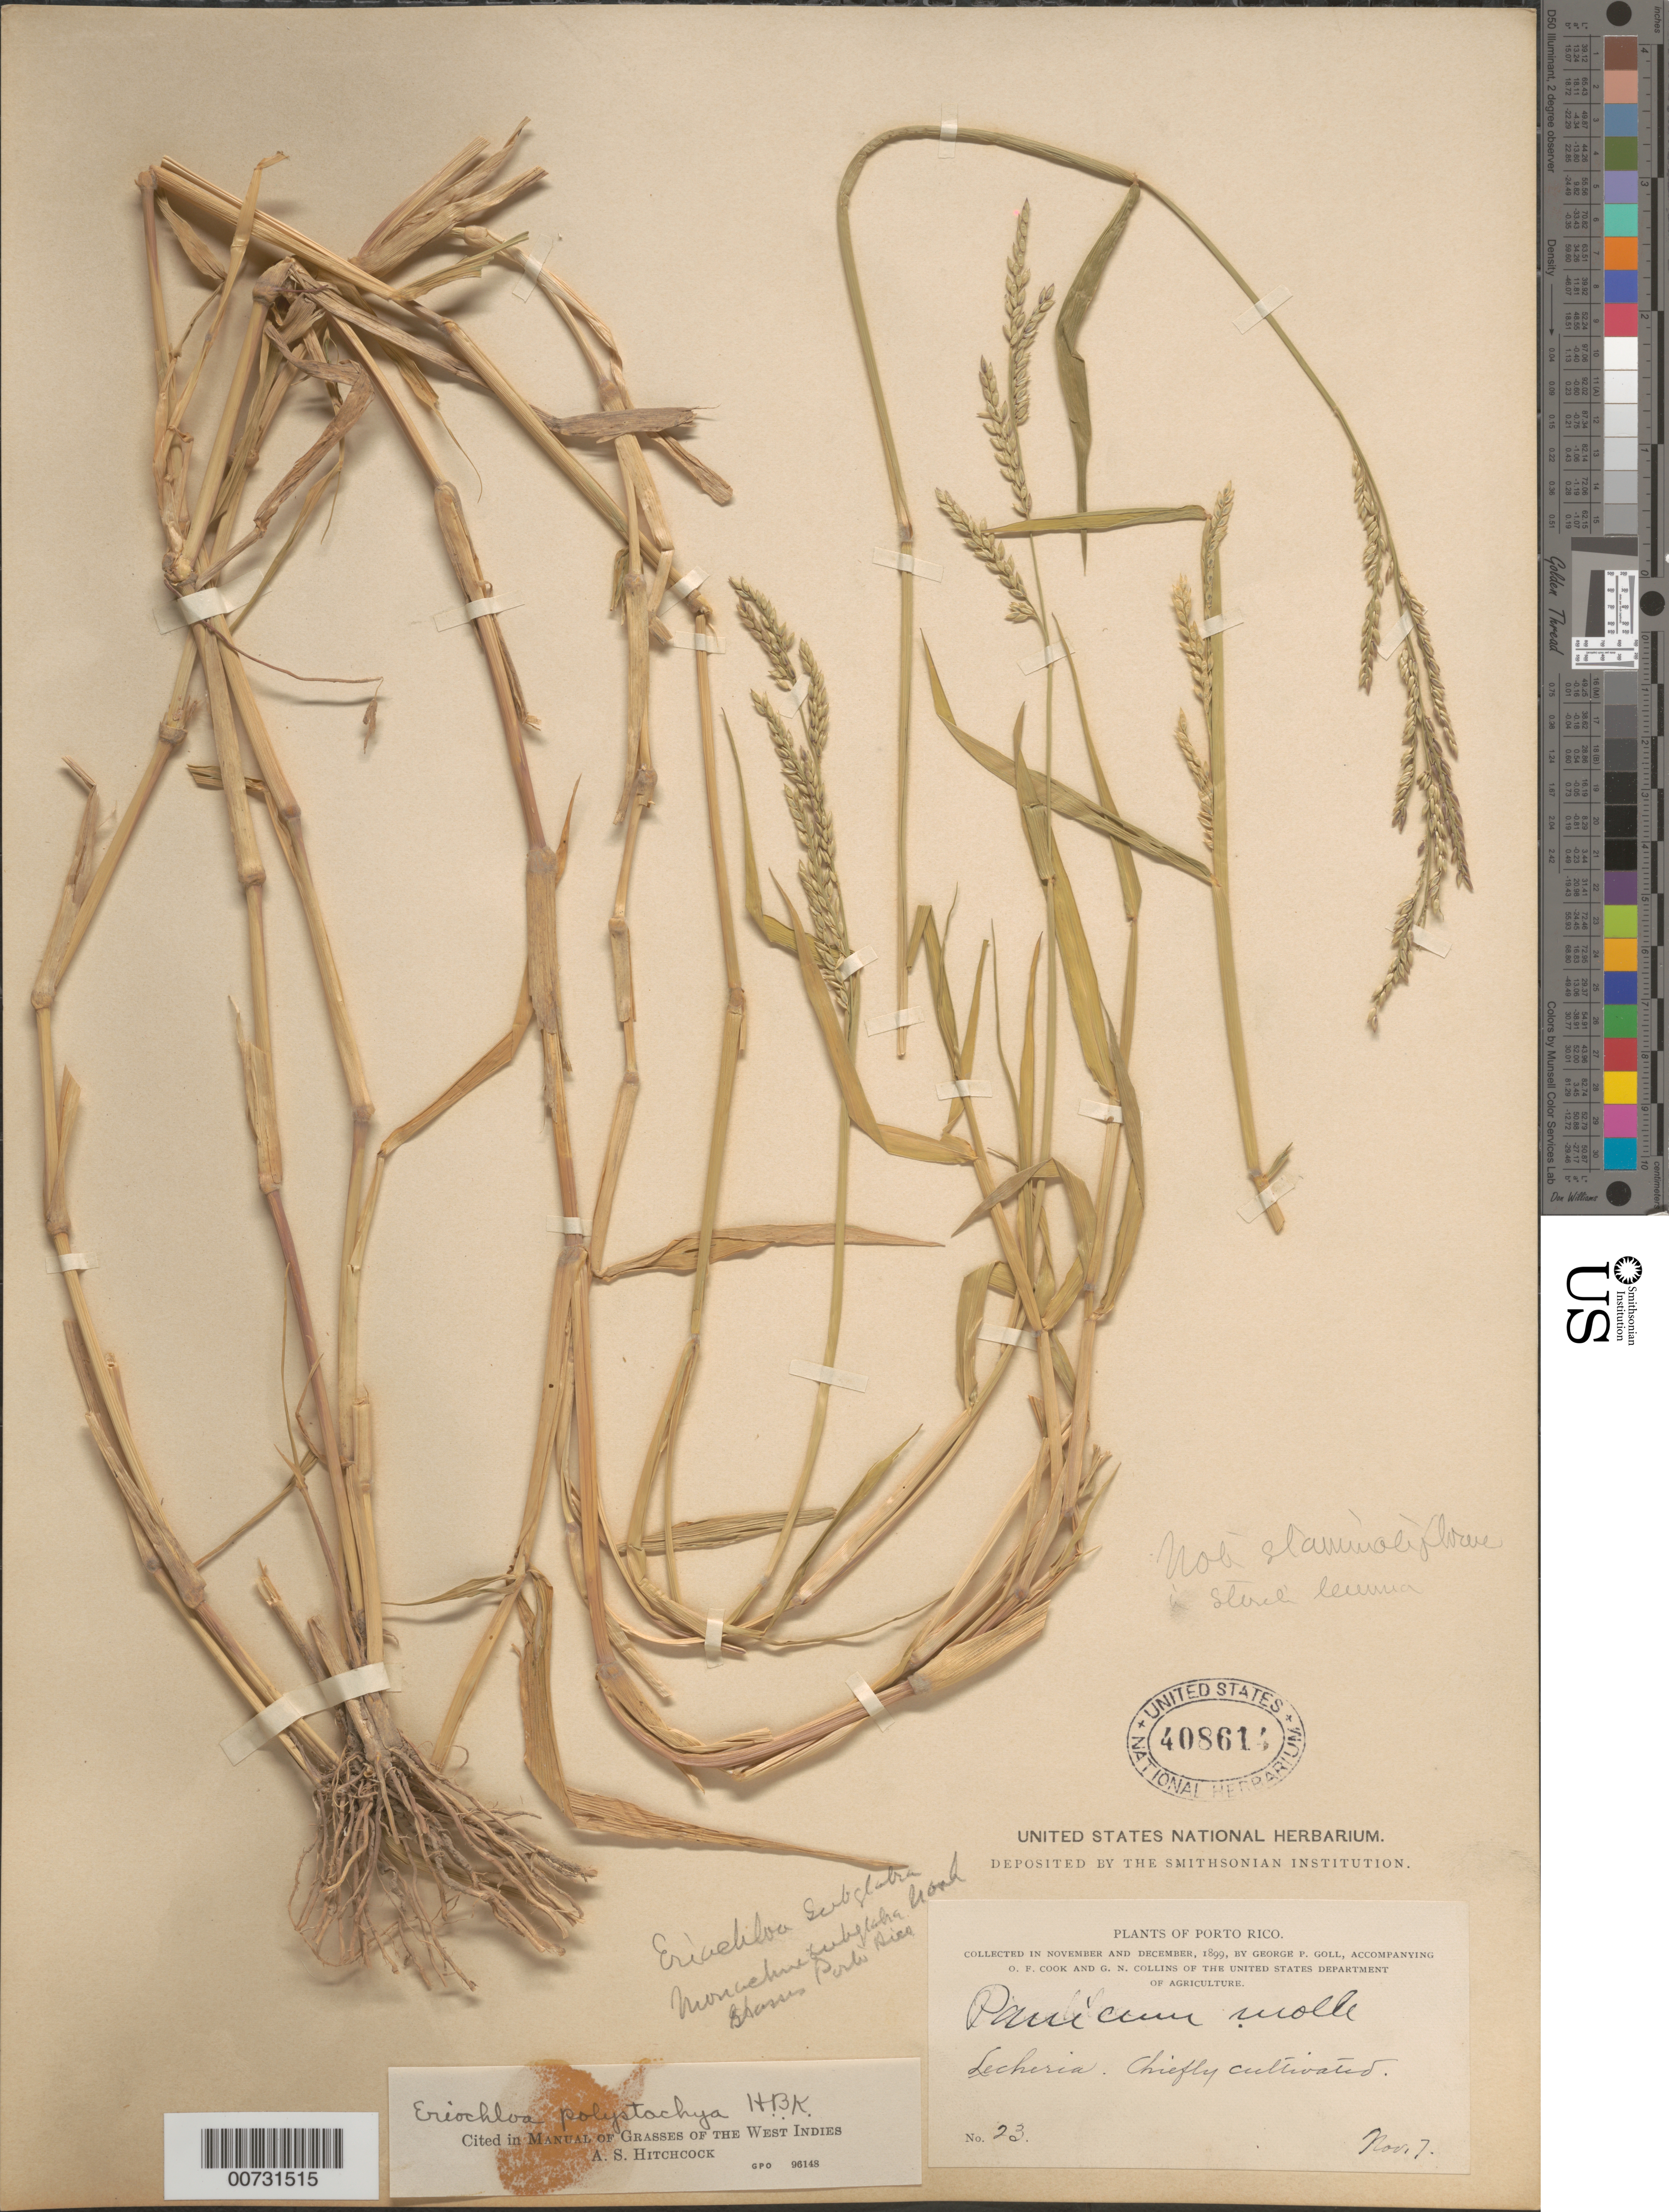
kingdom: Plantae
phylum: Tracheophyta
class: Liliopsida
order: Poales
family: Poaceae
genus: Eriochloa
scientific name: Eriochloa polystachya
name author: Kunth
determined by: Hitchcock, Albert S.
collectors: G. Goll, O. F. Cook & G. N. Collins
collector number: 23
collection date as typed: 07 Nov 1899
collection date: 1899-11-07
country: Puerto Rico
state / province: San Juan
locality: Lecheria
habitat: Chiefly cultivated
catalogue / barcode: US 408614